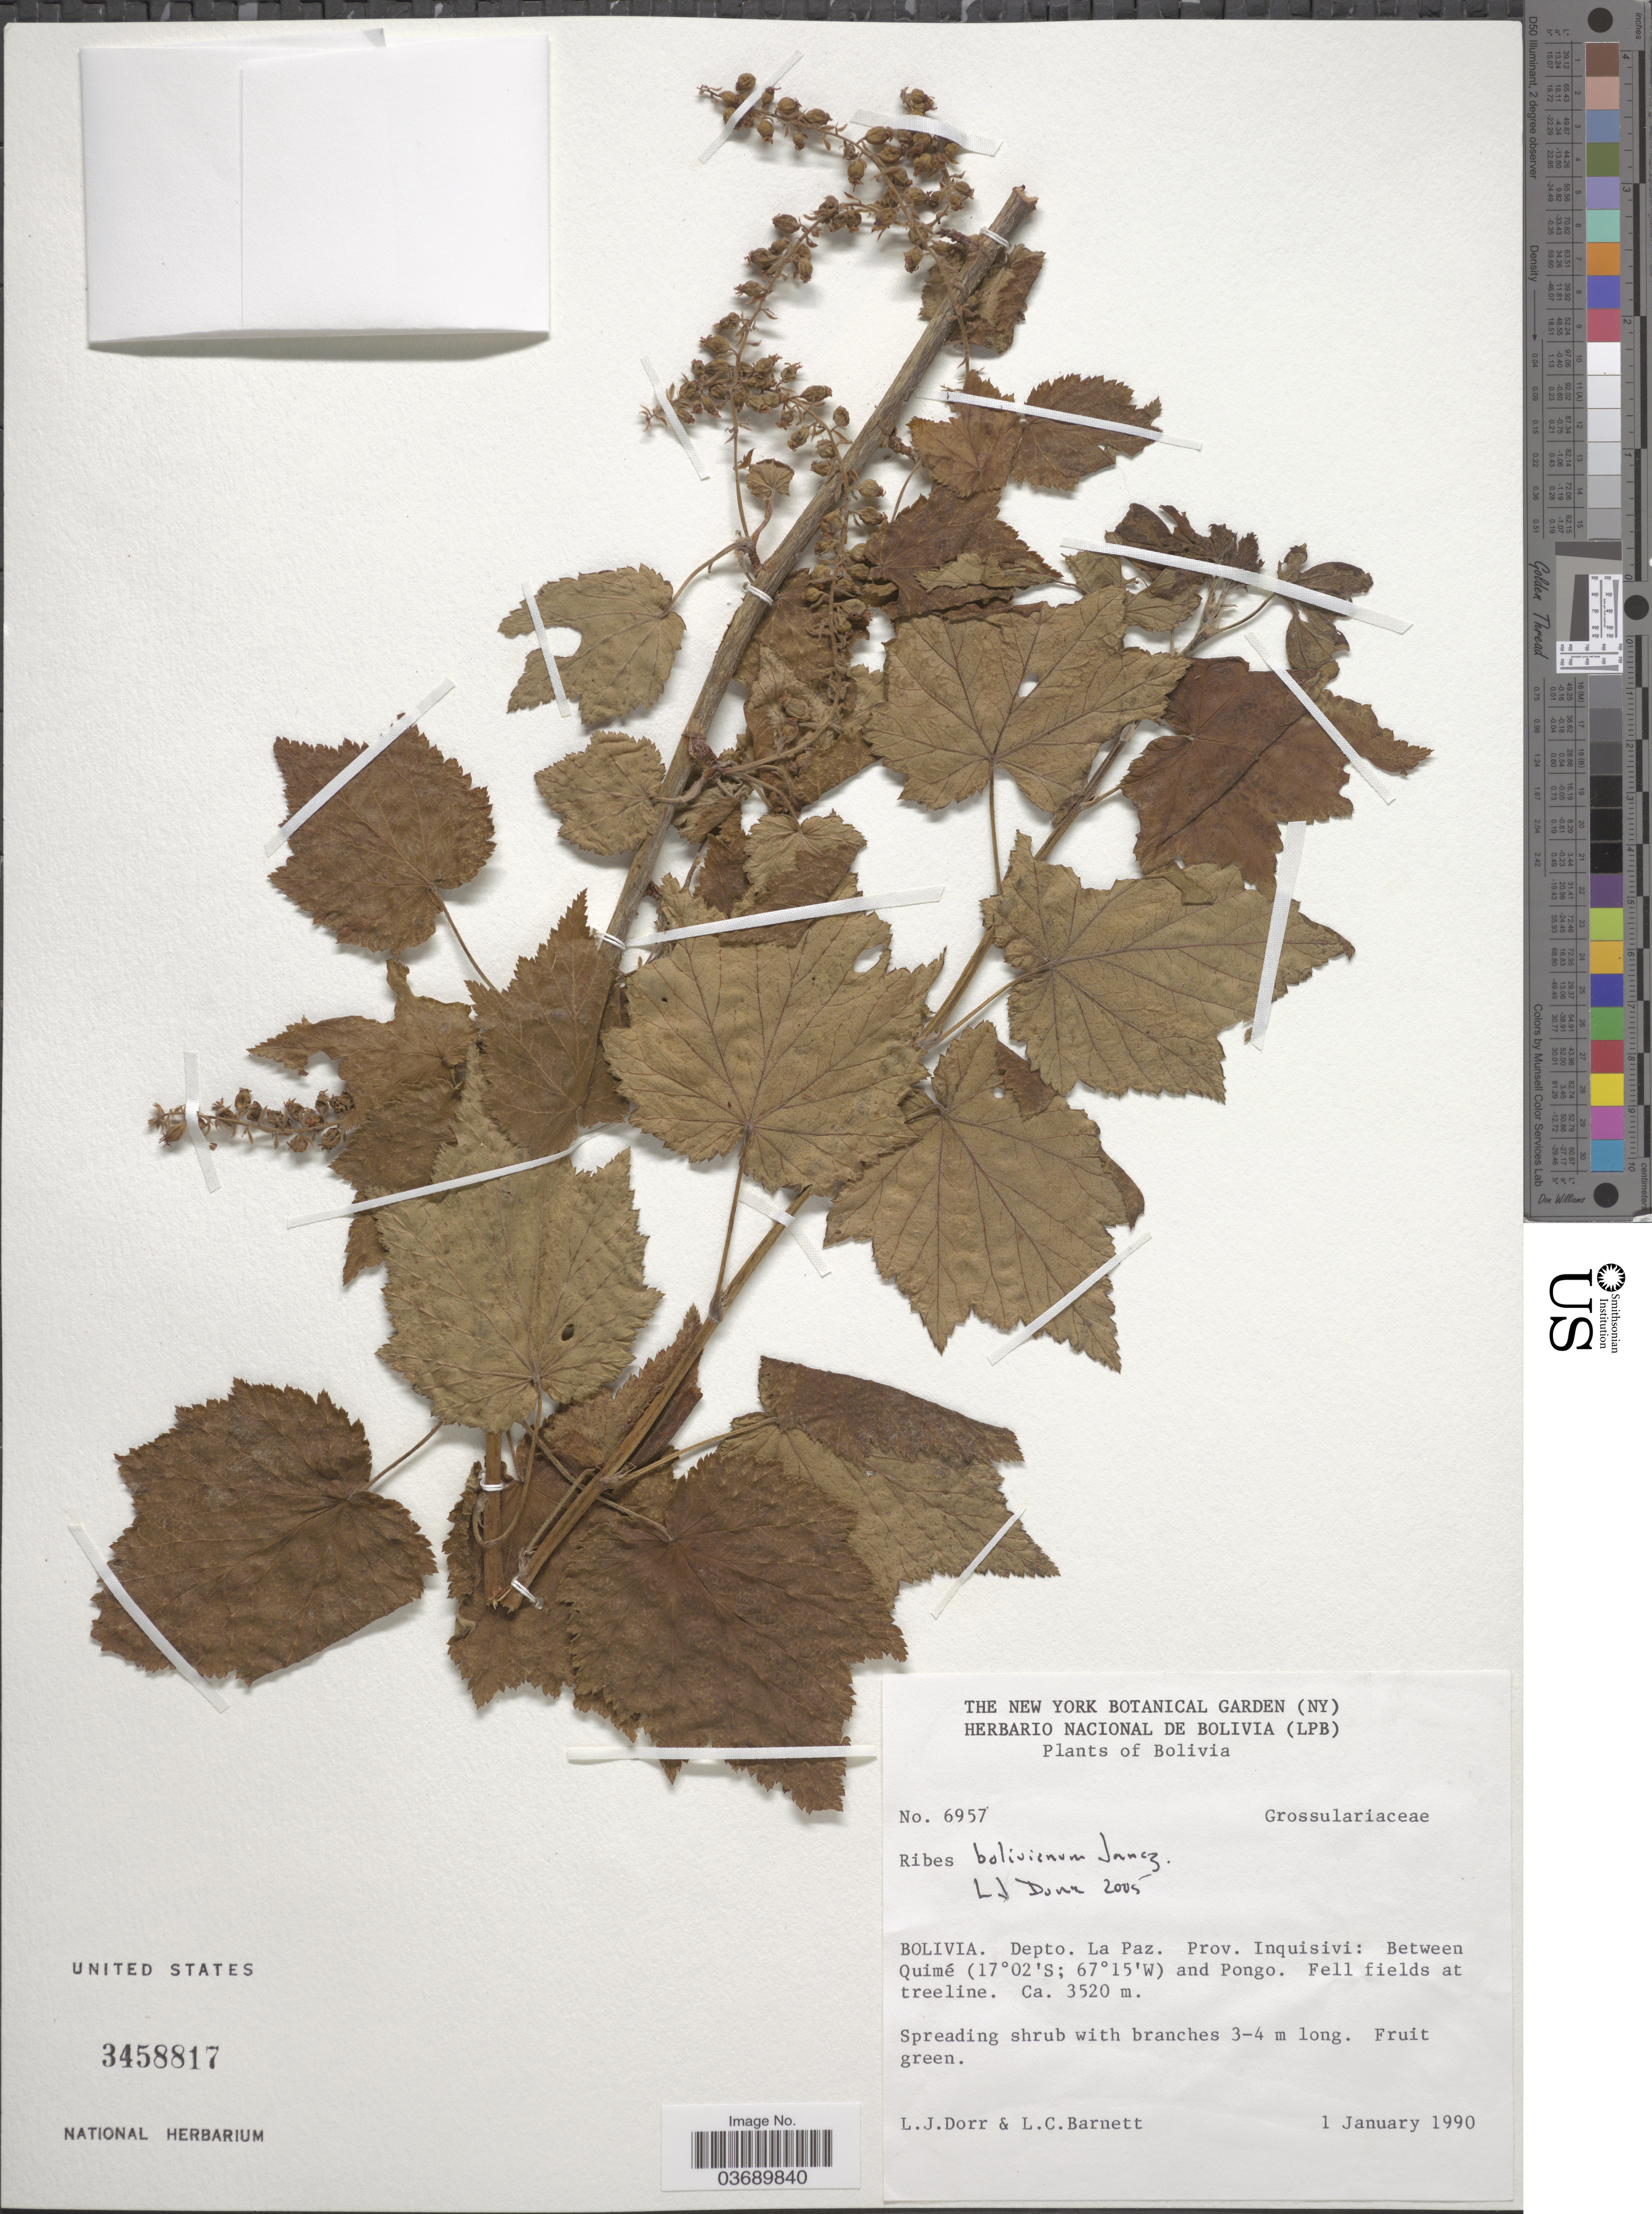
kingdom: Plantae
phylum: Tracheophyta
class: Magnoliopsida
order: Saxifragales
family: Grossulariaceae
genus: Ribes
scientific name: Ribes bolivianum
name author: Jancz.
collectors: L. J. Dorr & L. C. Barnett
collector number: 6957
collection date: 1990-01-01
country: Bolivia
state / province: La Paz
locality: Depto. La Paz. Prov. Inquisivi: Between Quimé and Pongo.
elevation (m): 3520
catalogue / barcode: US 3458817